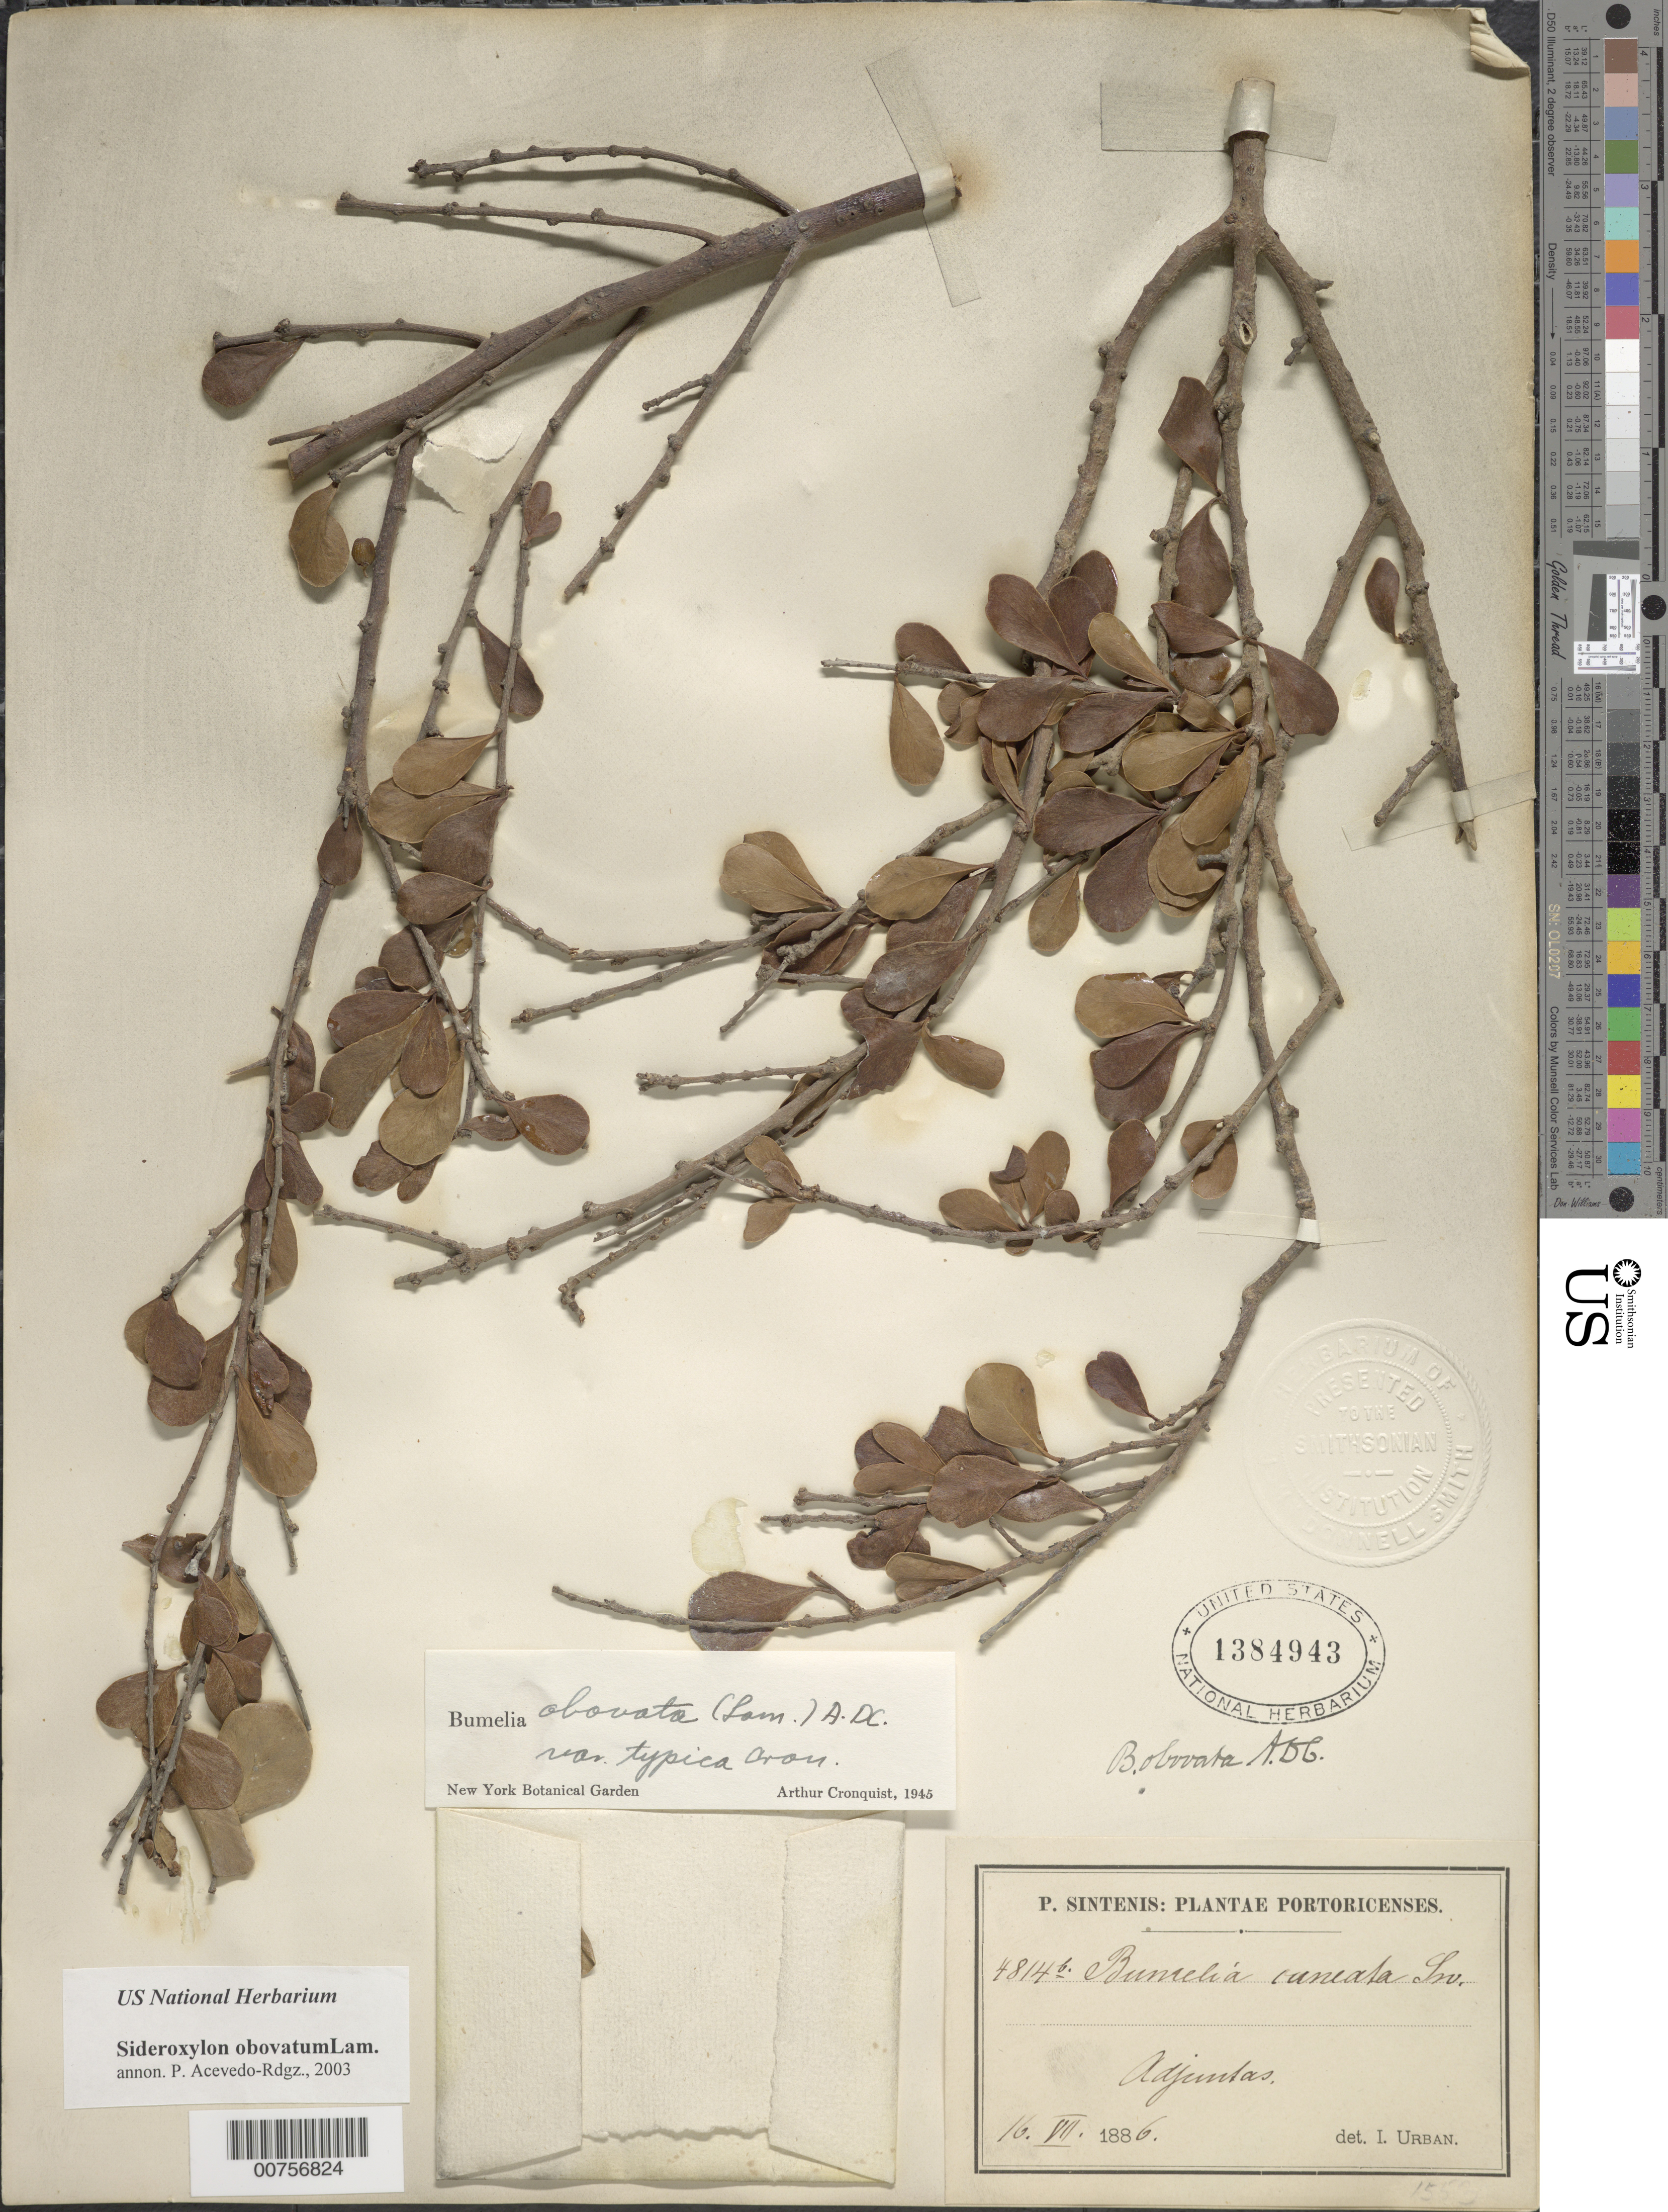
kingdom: Plantae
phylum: Tracheophyta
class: Magnoliopsida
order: Ericales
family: Sapotaceae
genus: Sideroxylon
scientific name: Sideroxylon obovatum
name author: Lam.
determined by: Acevedo-Rodríguez, P., (BOT), Smithsonian Institution - National Museum of Natural History (UNITED STATES)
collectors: P. Sintenis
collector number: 4814b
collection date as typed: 16 Jul 1886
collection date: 1886-07-16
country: Puerto Rico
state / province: Adjuntas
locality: Adjuntas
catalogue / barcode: US 1384943